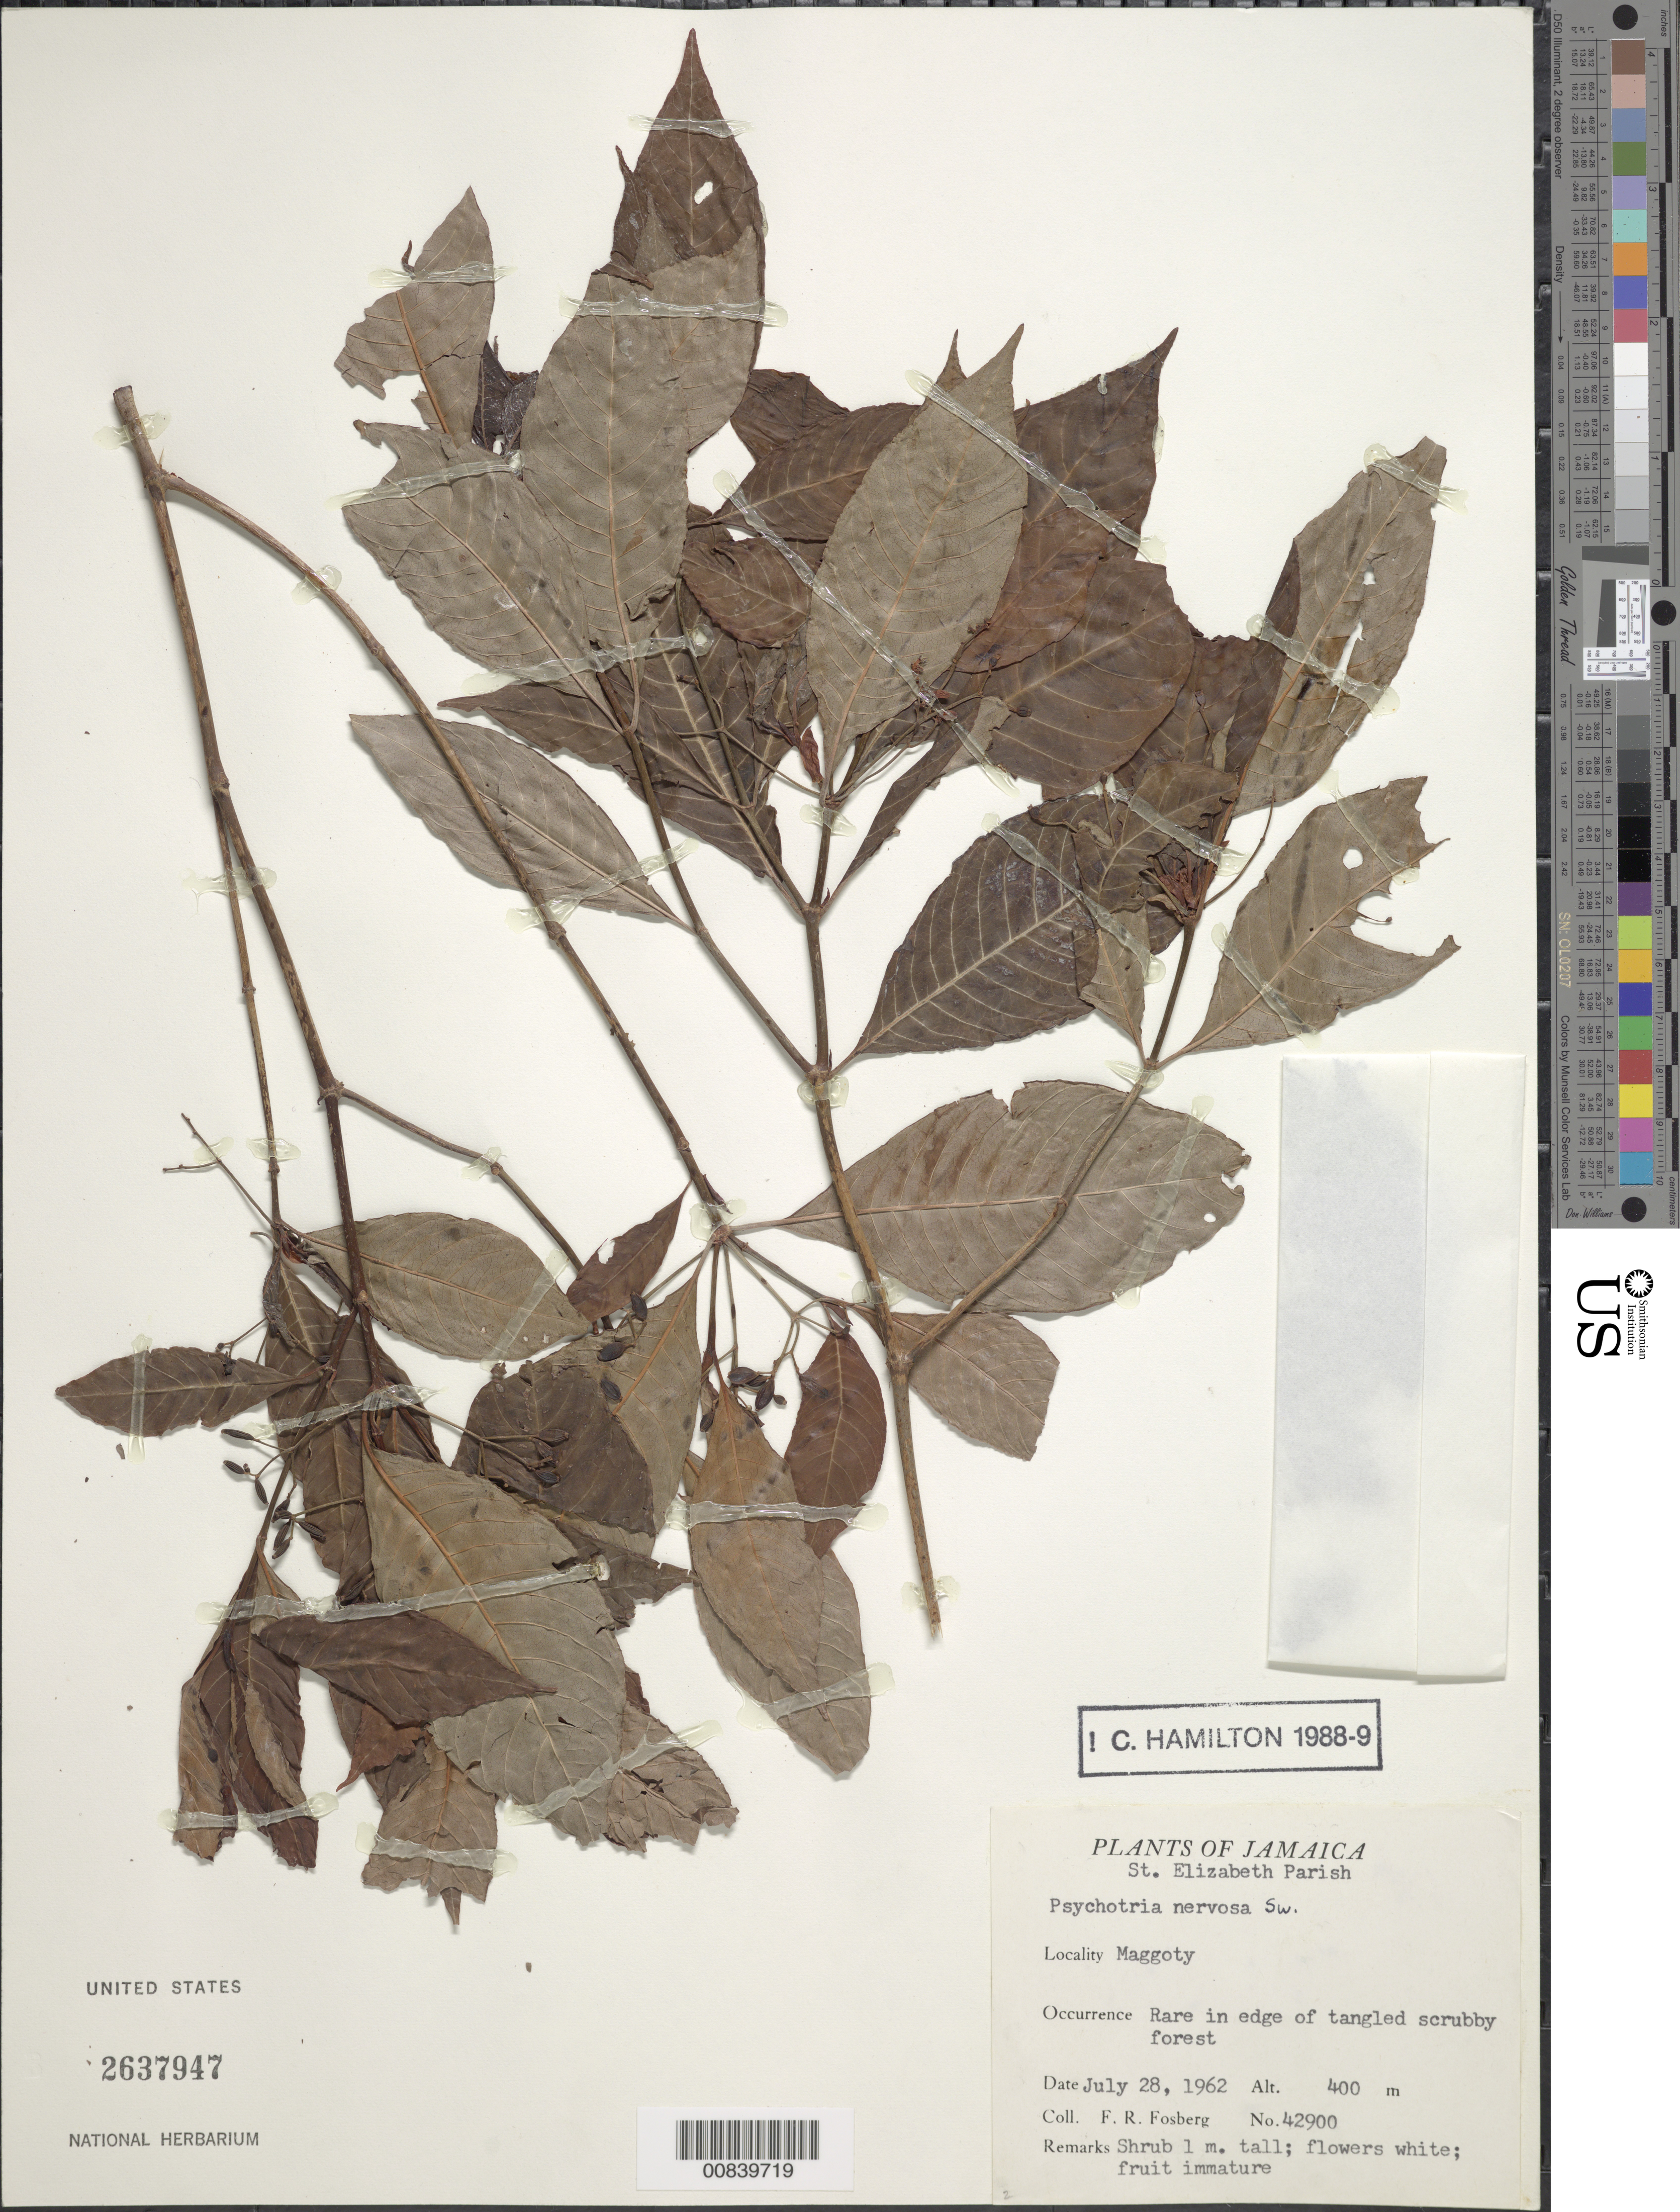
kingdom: Plantae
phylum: Tracheophyta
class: Magnoliopsida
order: Gentianales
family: Rubiaceae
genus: Psychotria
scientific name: Psychotria nervosa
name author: Sw.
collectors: F. R. Fosberg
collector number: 42900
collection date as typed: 28 Jul 1962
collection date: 1962-07-28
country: Jamaica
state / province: Saint Elizabeth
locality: Maggoty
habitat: In edge of tangled scrubby forest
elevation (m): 400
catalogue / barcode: US 2637947